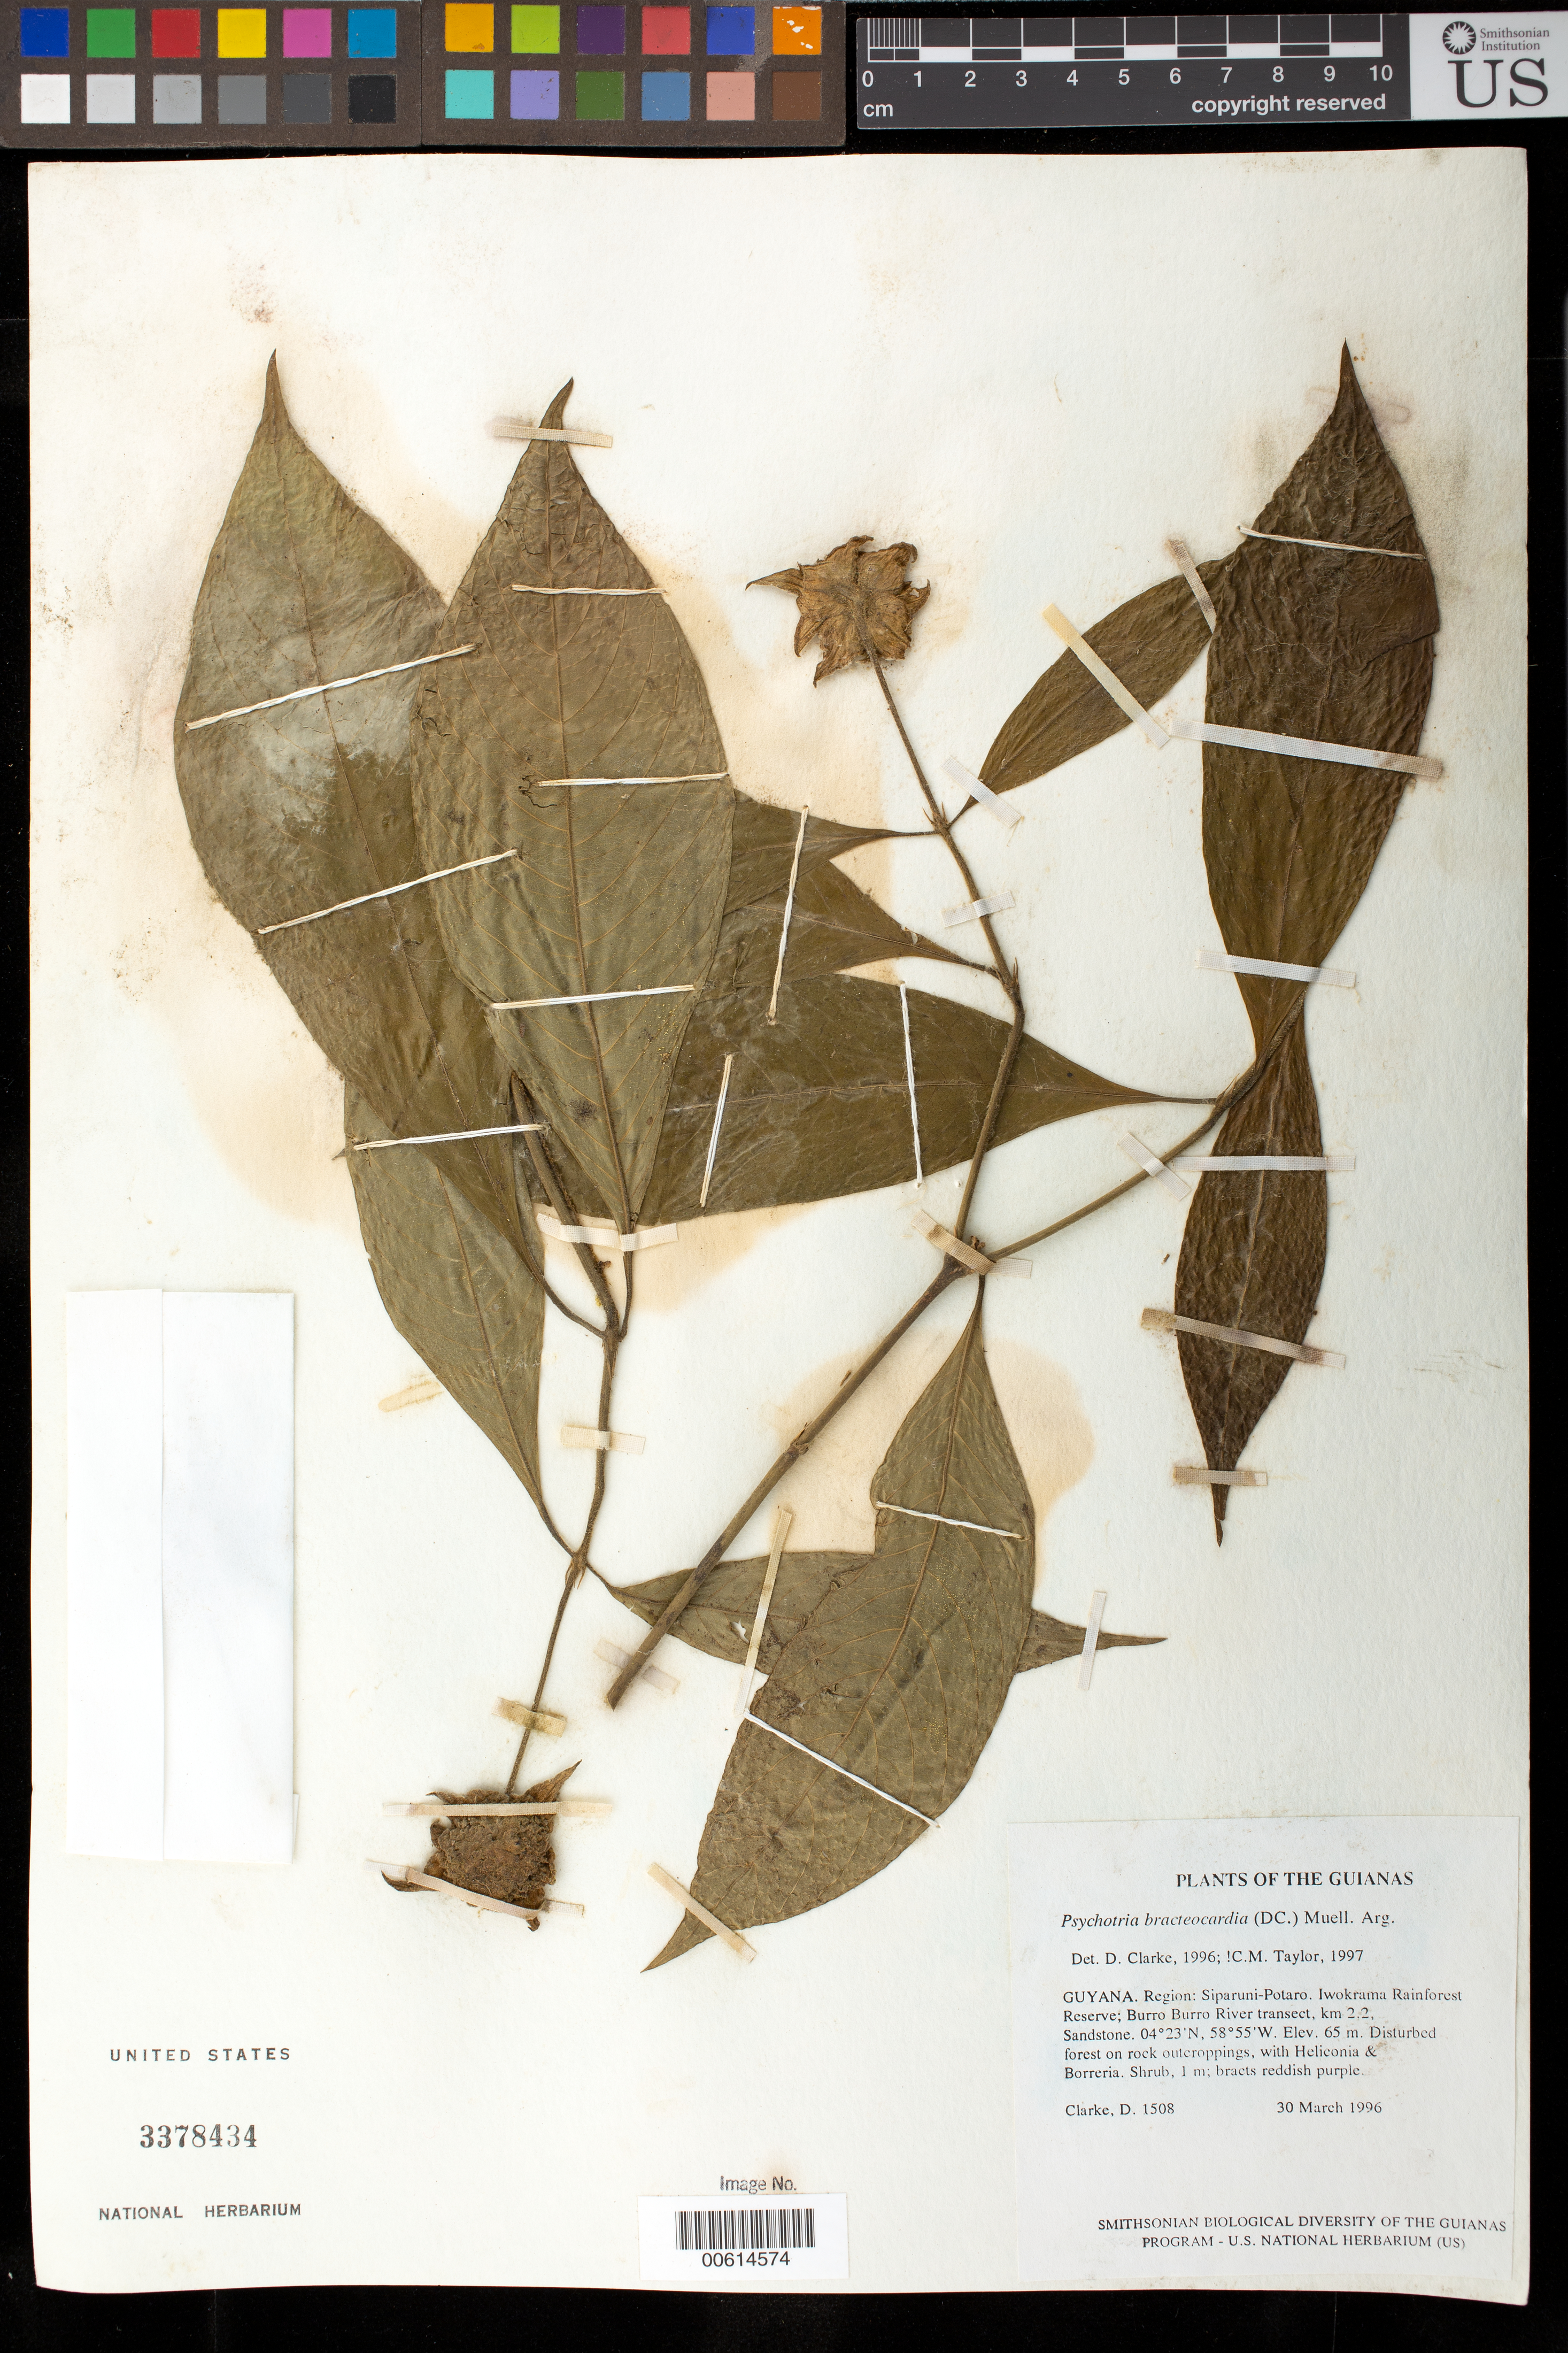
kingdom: Plantae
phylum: Tracheophyta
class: Magnoliopsida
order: Gentianales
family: Rubiaceae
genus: Palicourea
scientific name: Palicourea bracteocardia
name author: (DC.) Delprete & J.H. Kirkbr.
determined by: Kirkbride, J. H., Jr.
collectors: H. D. Clarke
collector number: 1508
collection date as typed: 30 March 1996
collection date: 1996-03-30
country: Guyana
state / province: Potaro-Siparuni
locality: Iwokrama Rainforest Reserve; Burro Burro River transect, km 2.2, Sandstone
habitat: Disturbed forest on rock outcroppings, with Heliconia & Borreria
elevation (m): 65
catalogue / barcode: US 3378434